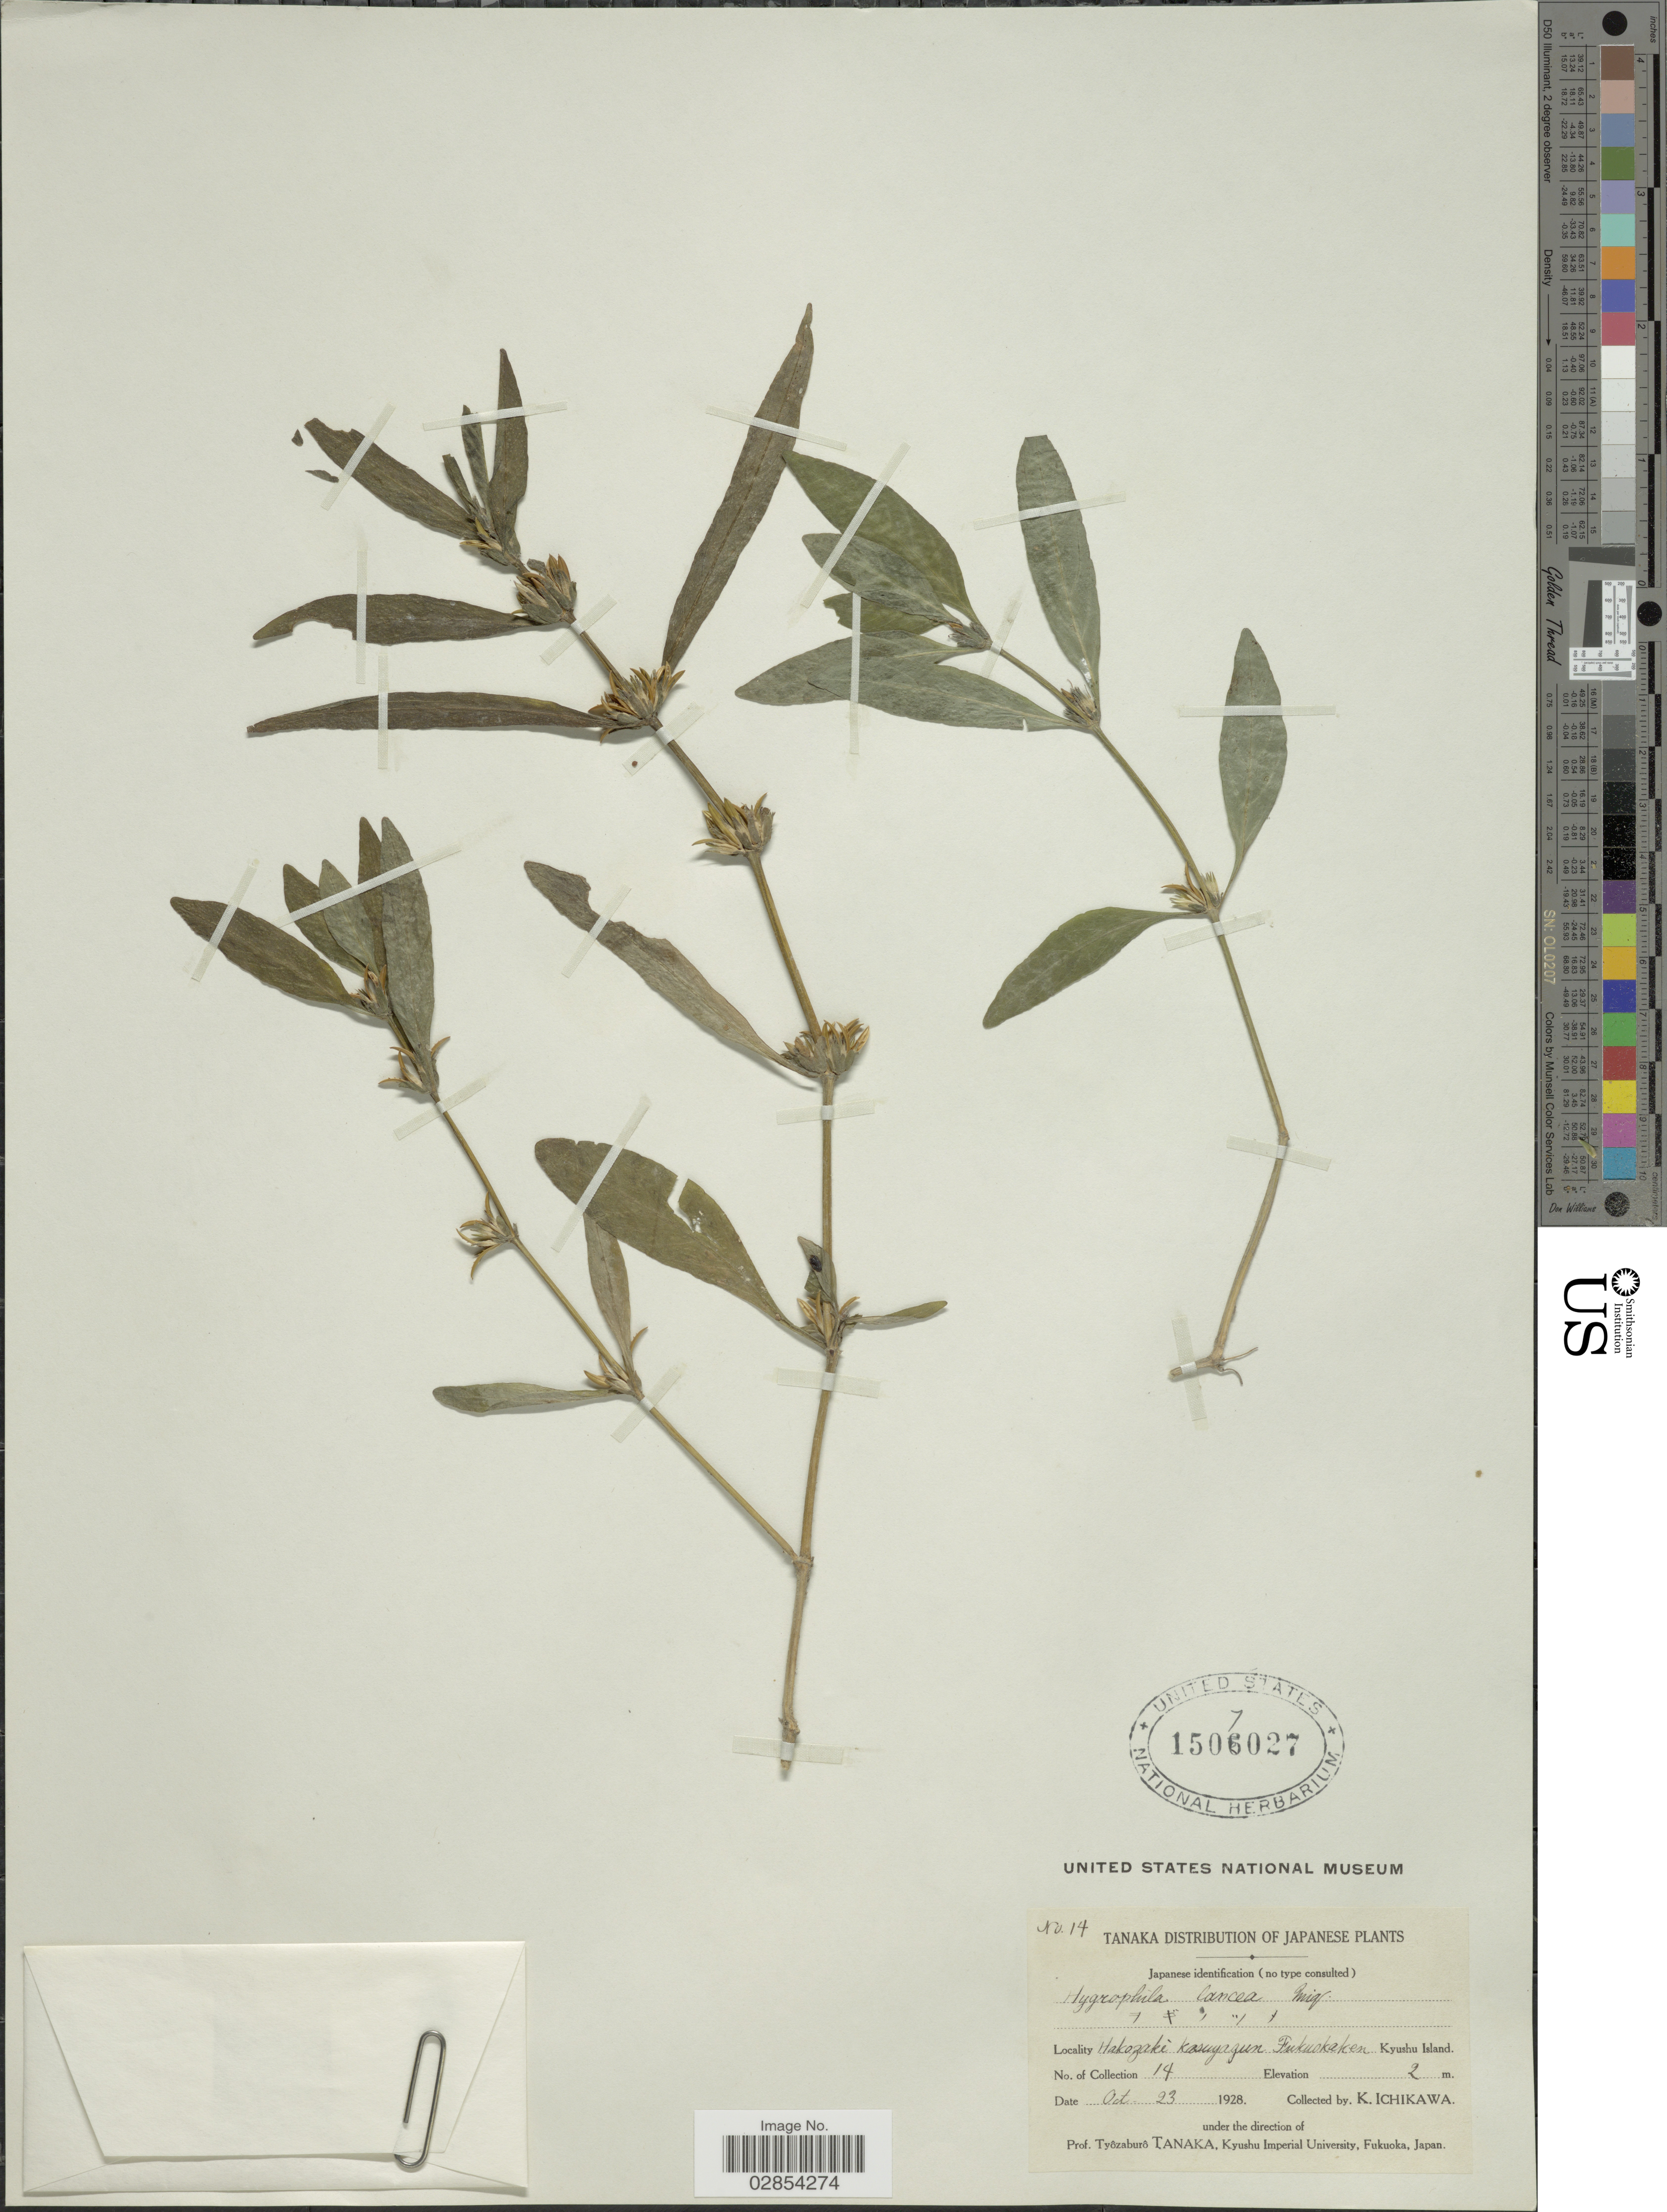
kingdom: Plantae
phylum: Tracheophyta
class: Magnoliopsida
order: Lamiales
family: Acanthaceae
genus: Hygrophila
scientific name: Hygrophila lancea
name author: Miq.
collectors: K. Ichikawa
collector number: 14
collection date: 1928-10-23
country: Japan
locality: Hakozaki Kasuyagun Fukuokaken. Kyushu Island.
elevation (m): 2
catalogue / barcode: US 1507027